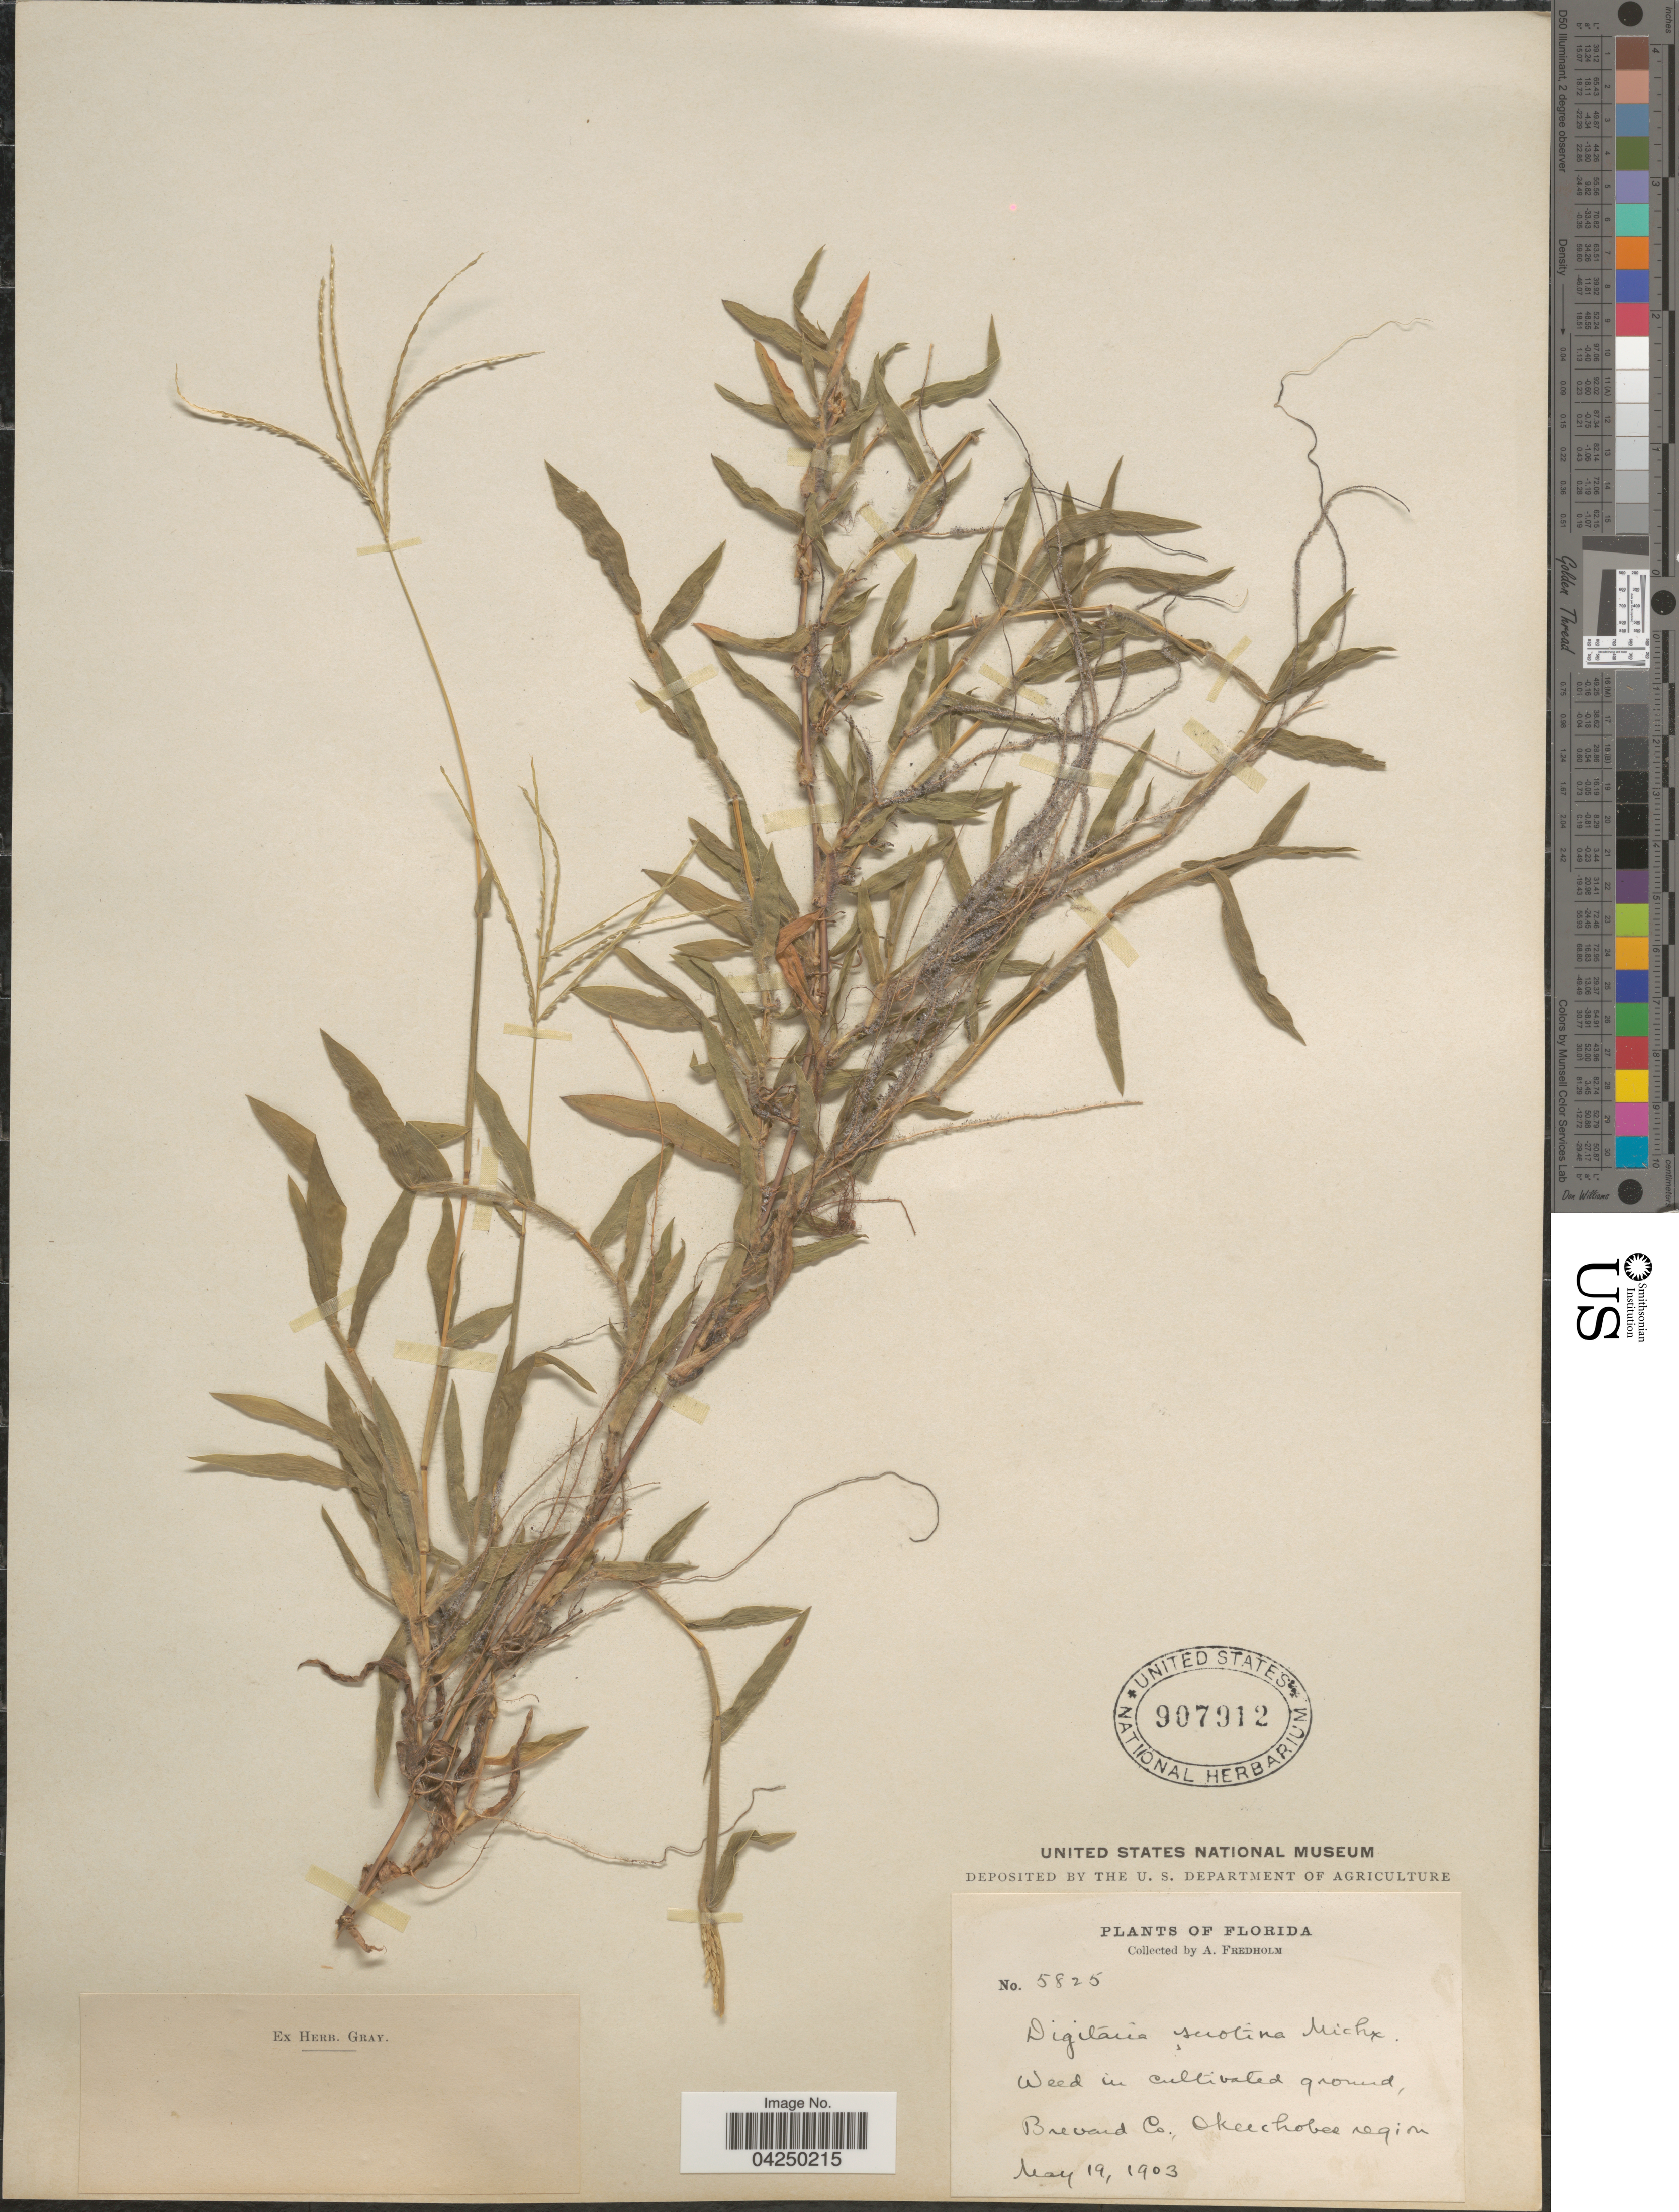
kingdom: Plantae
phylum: Tracheophyta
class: Liliopsida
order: Poales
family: Poaceae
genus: Digitaria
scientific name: Digitaria serotina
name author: (Walter) Michx.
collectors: A. Fredholm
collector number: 5825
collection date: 1903-05-19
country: United States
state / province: Florida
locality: Weed in cultivated ground, Brevard Co. Okeechobee region.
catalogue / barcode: US 907912